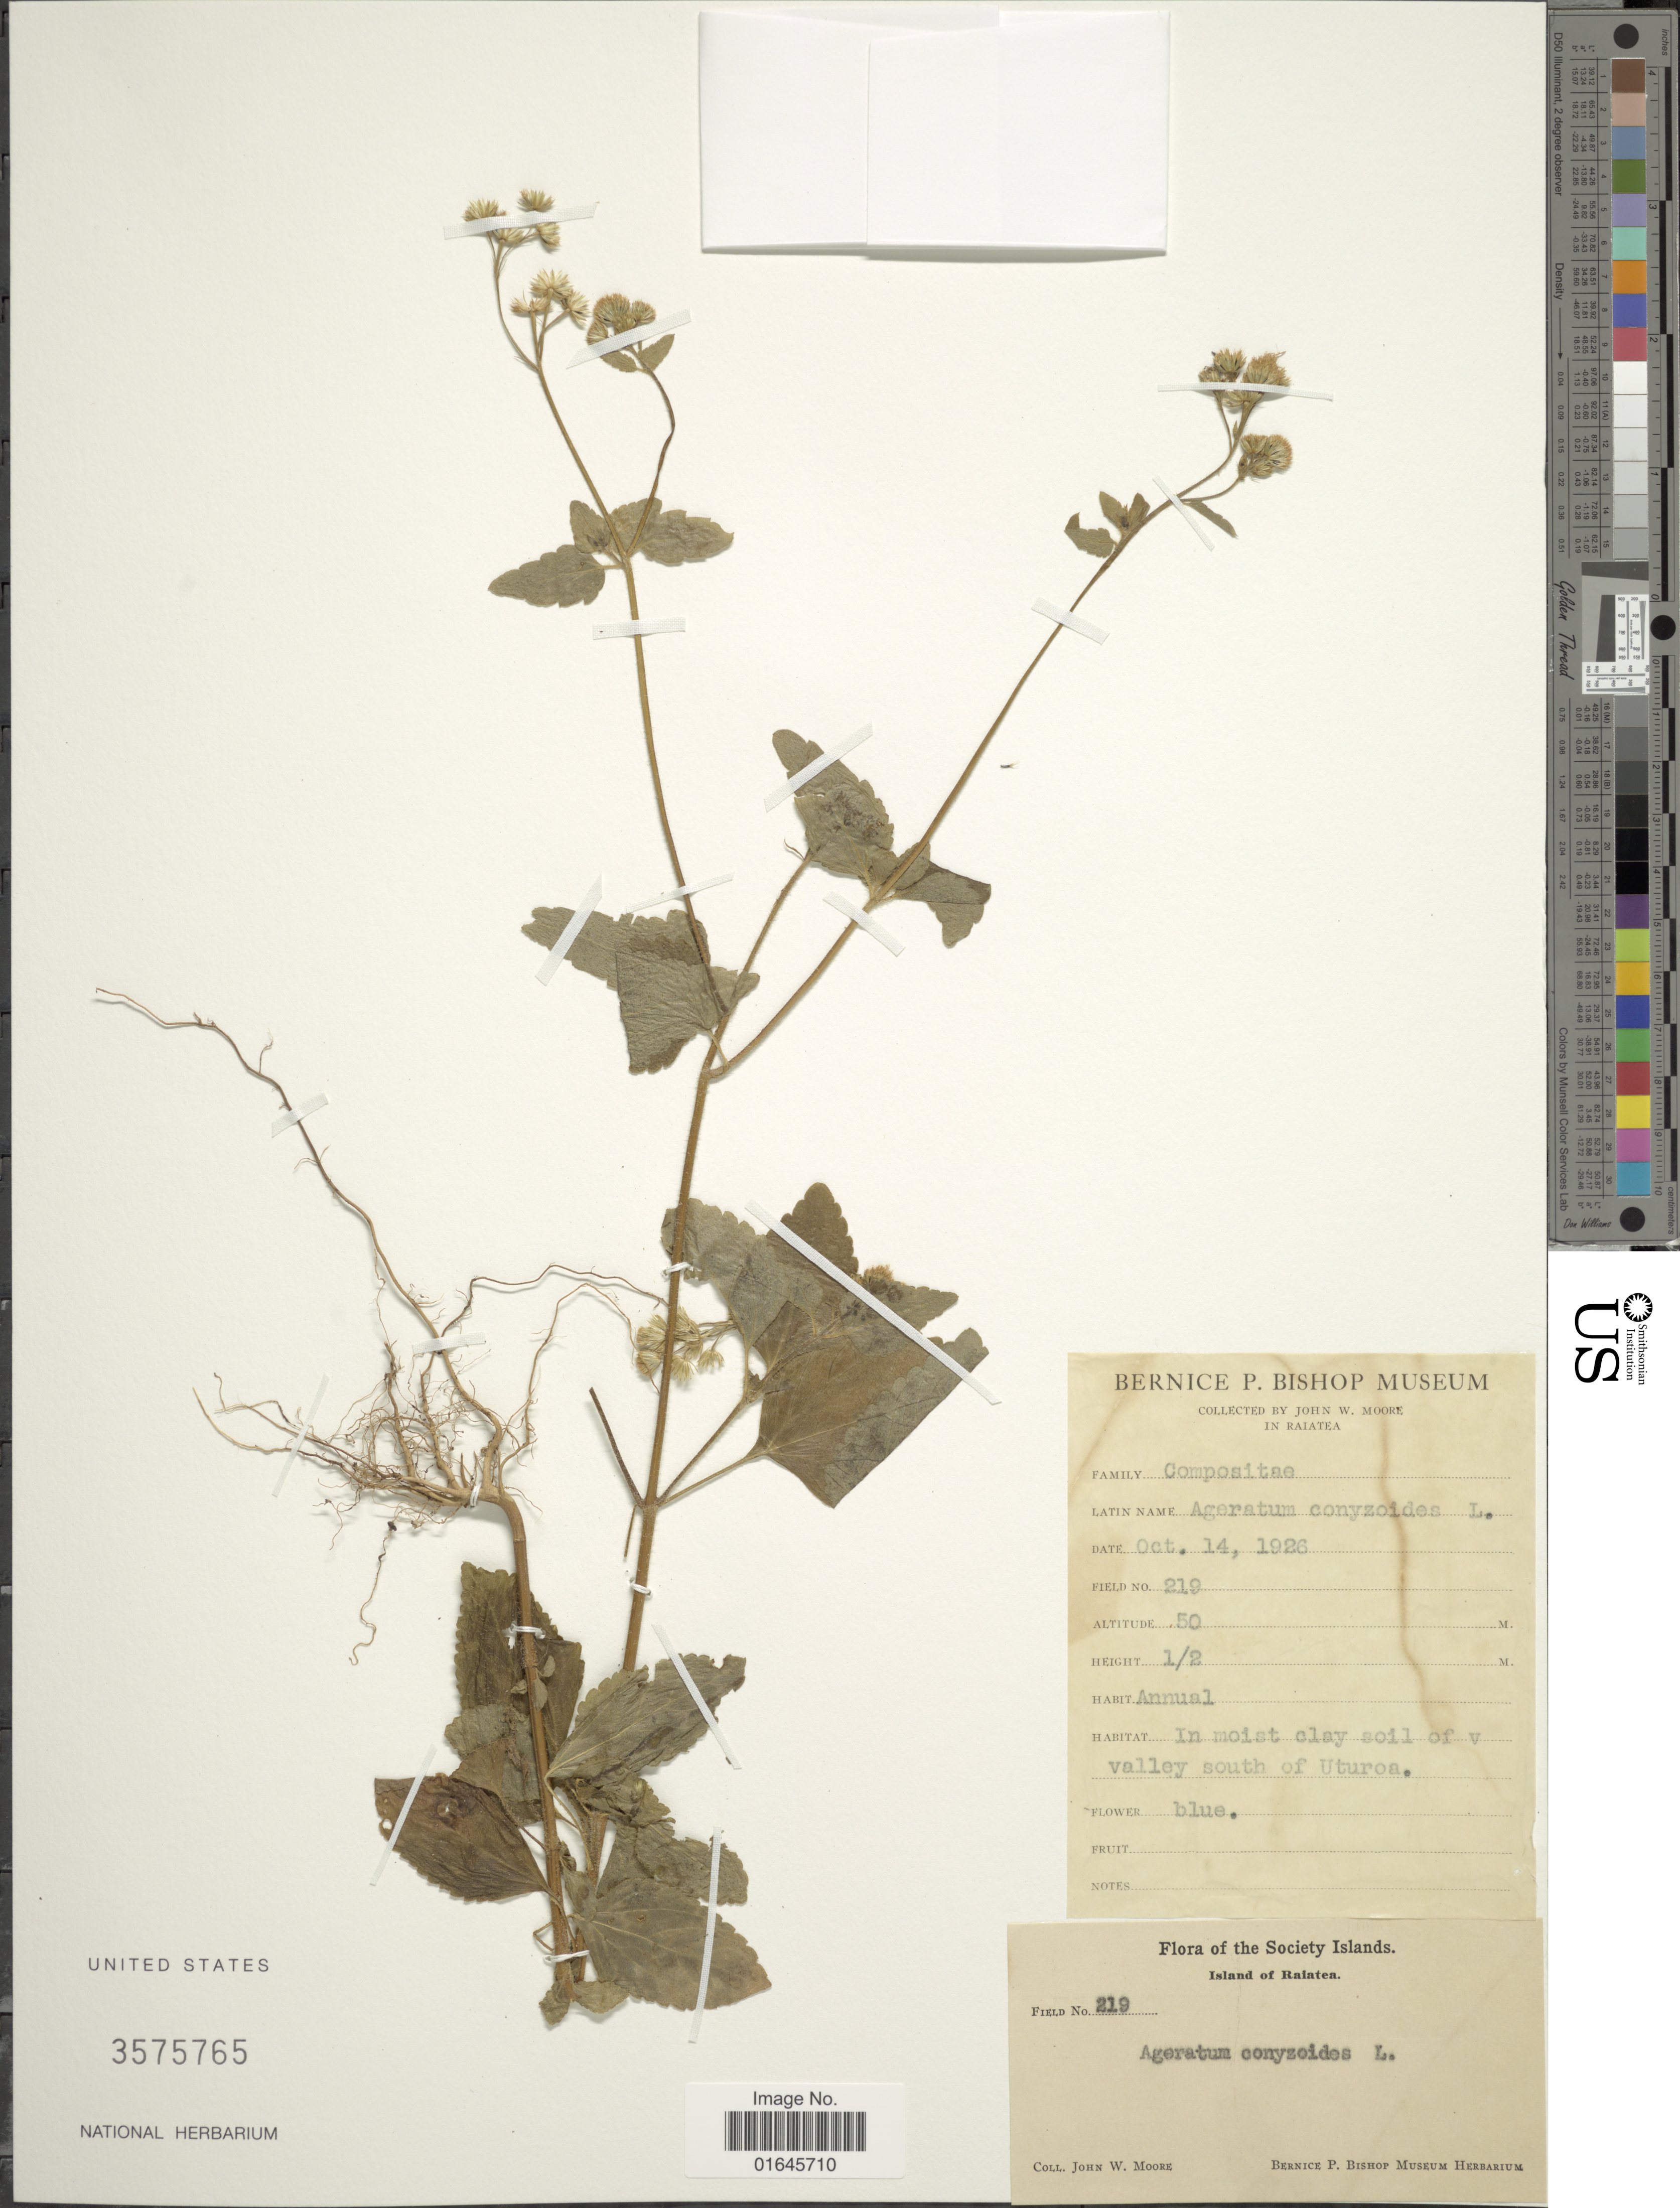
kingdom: Plantae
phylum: Tracheophyta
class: Magnoliopsida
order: Asterales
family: Asteraceae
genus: Ageratum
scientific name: Ageratum conyzoides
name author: L.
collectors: J. Moore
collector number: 219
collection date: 1926-10-14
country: French Polynesia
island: Raiatea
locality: Island of Raiatea, in moist clay soil of V valley south of Uturoa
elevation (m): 50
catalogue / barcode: US 3575765